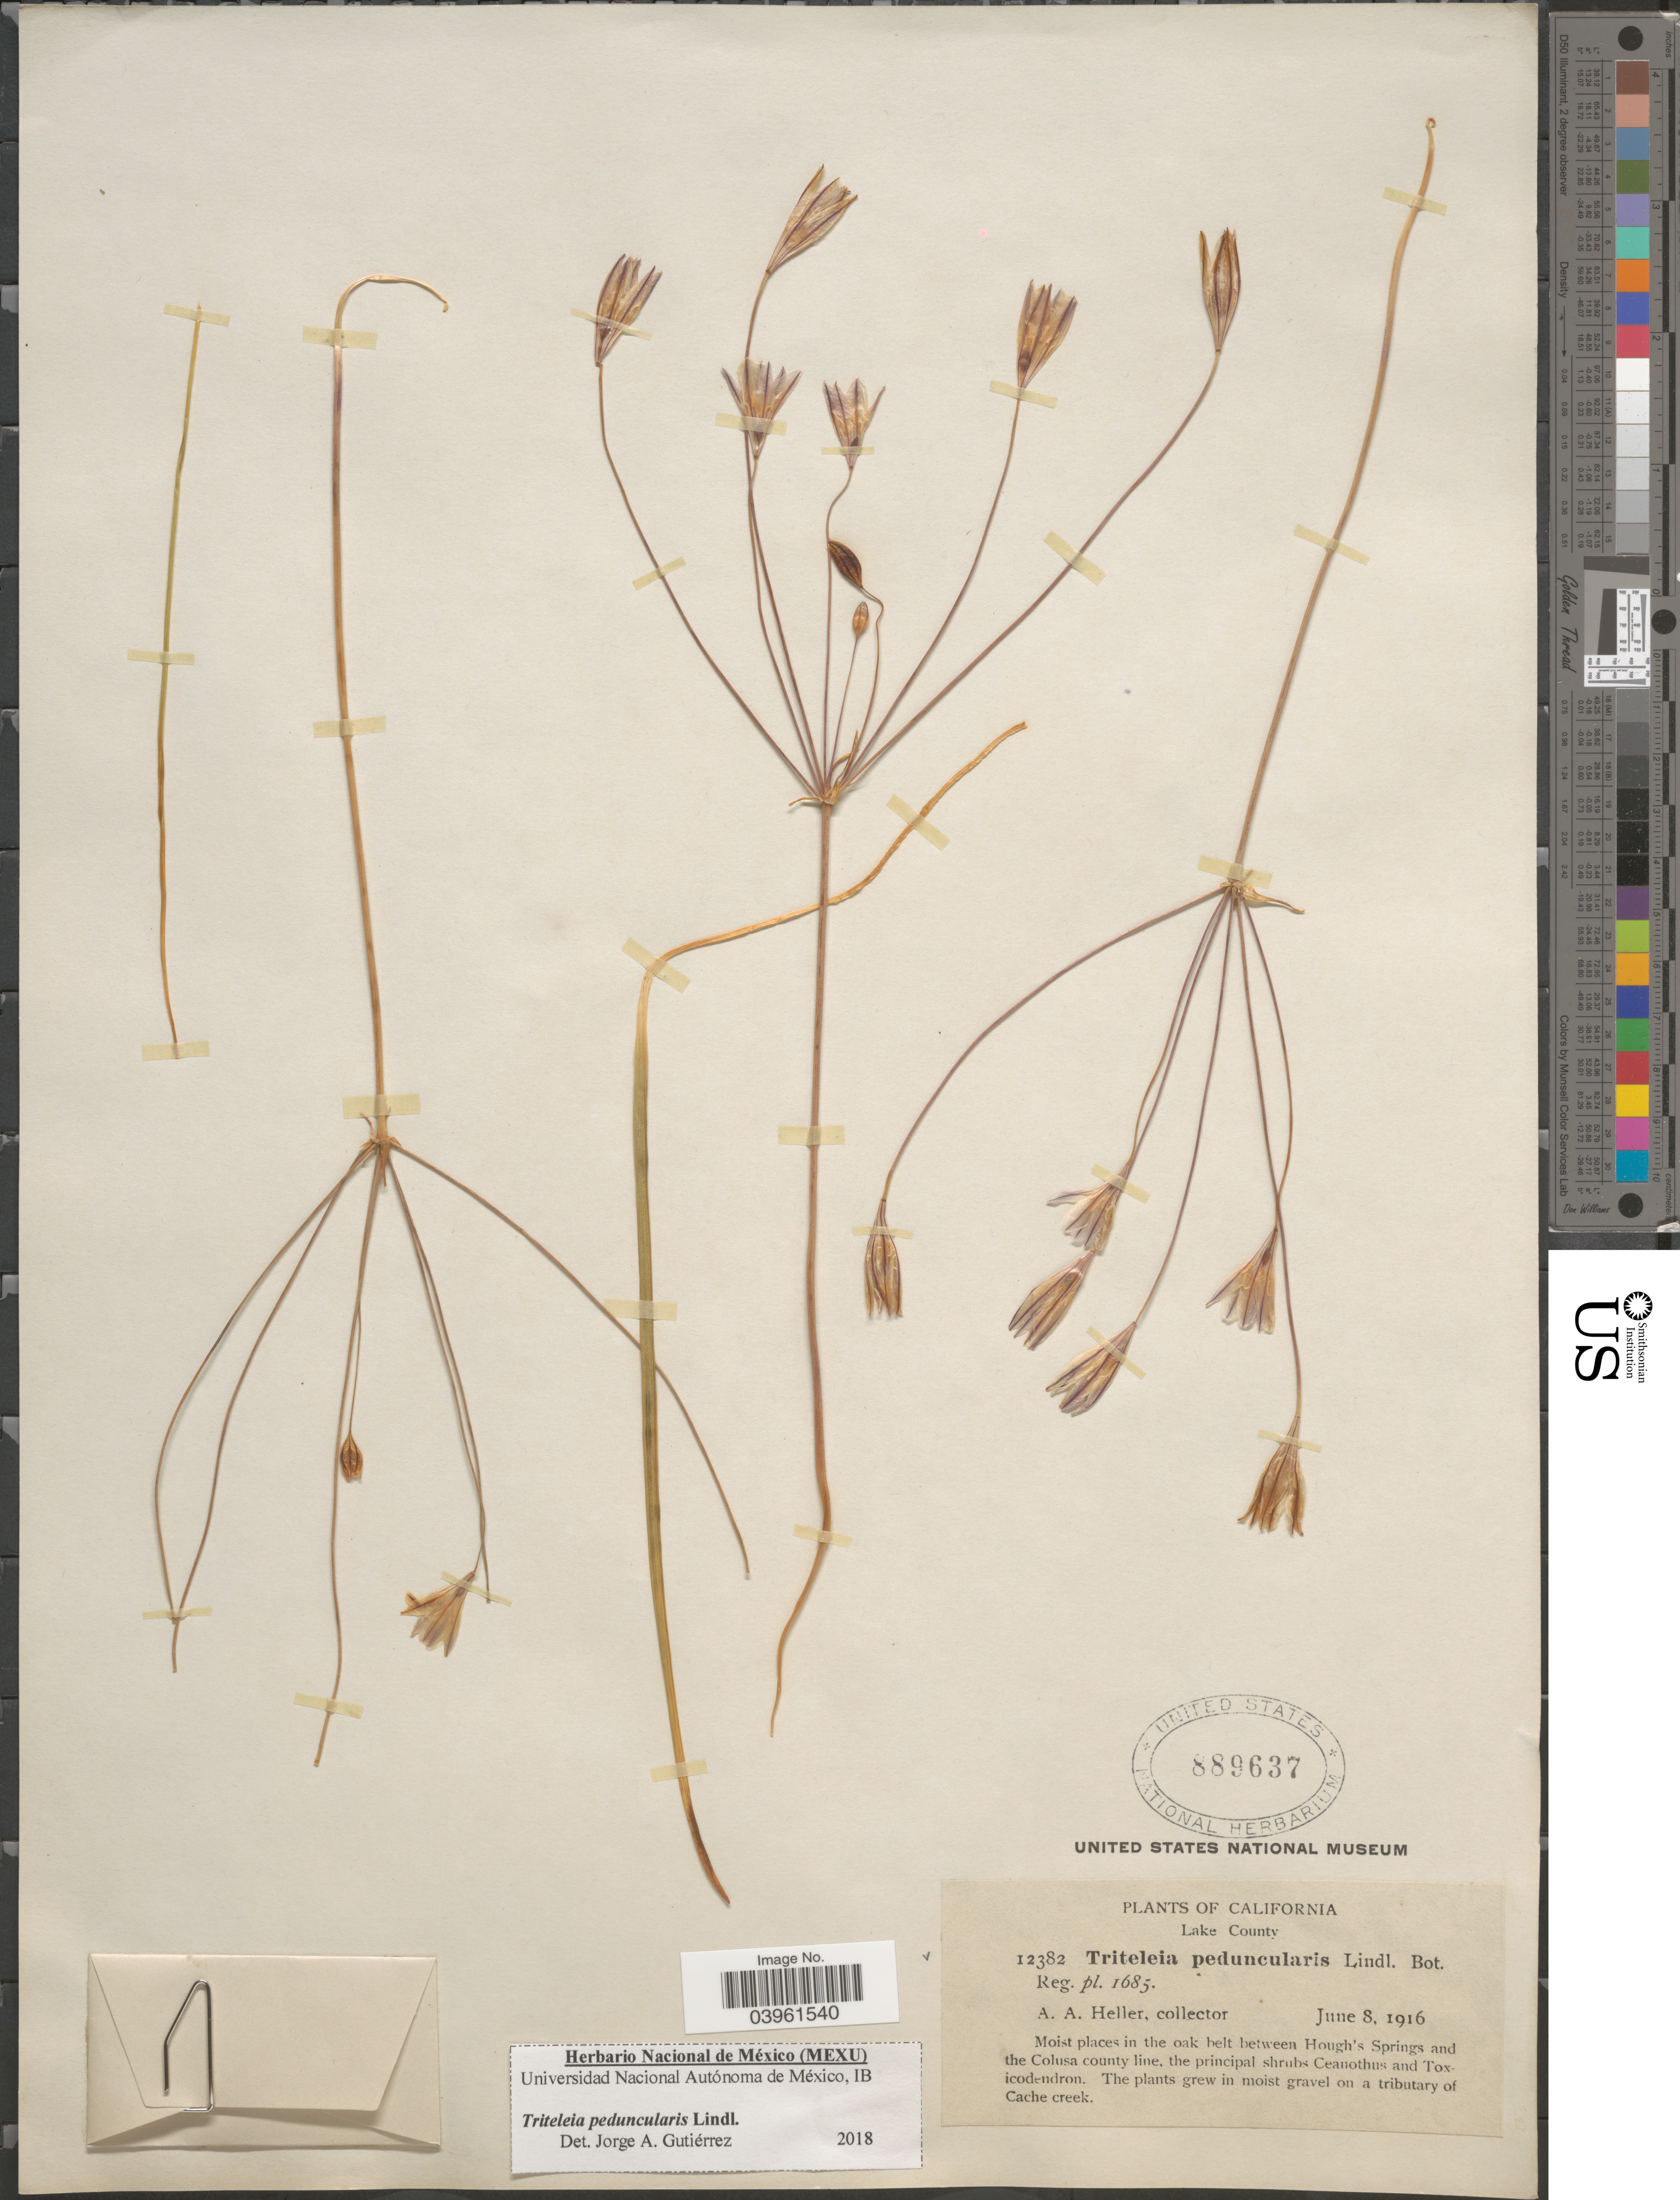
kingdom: Plantae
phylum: Tracheophyta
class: Liliopsida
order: Asparagales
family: Asparagaceae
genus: Triteleia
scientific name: Triteleia peduncularis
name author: Lindl.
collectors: A. A. Heller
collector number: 12382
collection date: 1916-06-08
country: United States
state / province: California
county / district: Lake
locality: Lake County. Moist places in the oak belt between Hough's Springs and the Colusa county line.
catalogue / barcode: US 889637